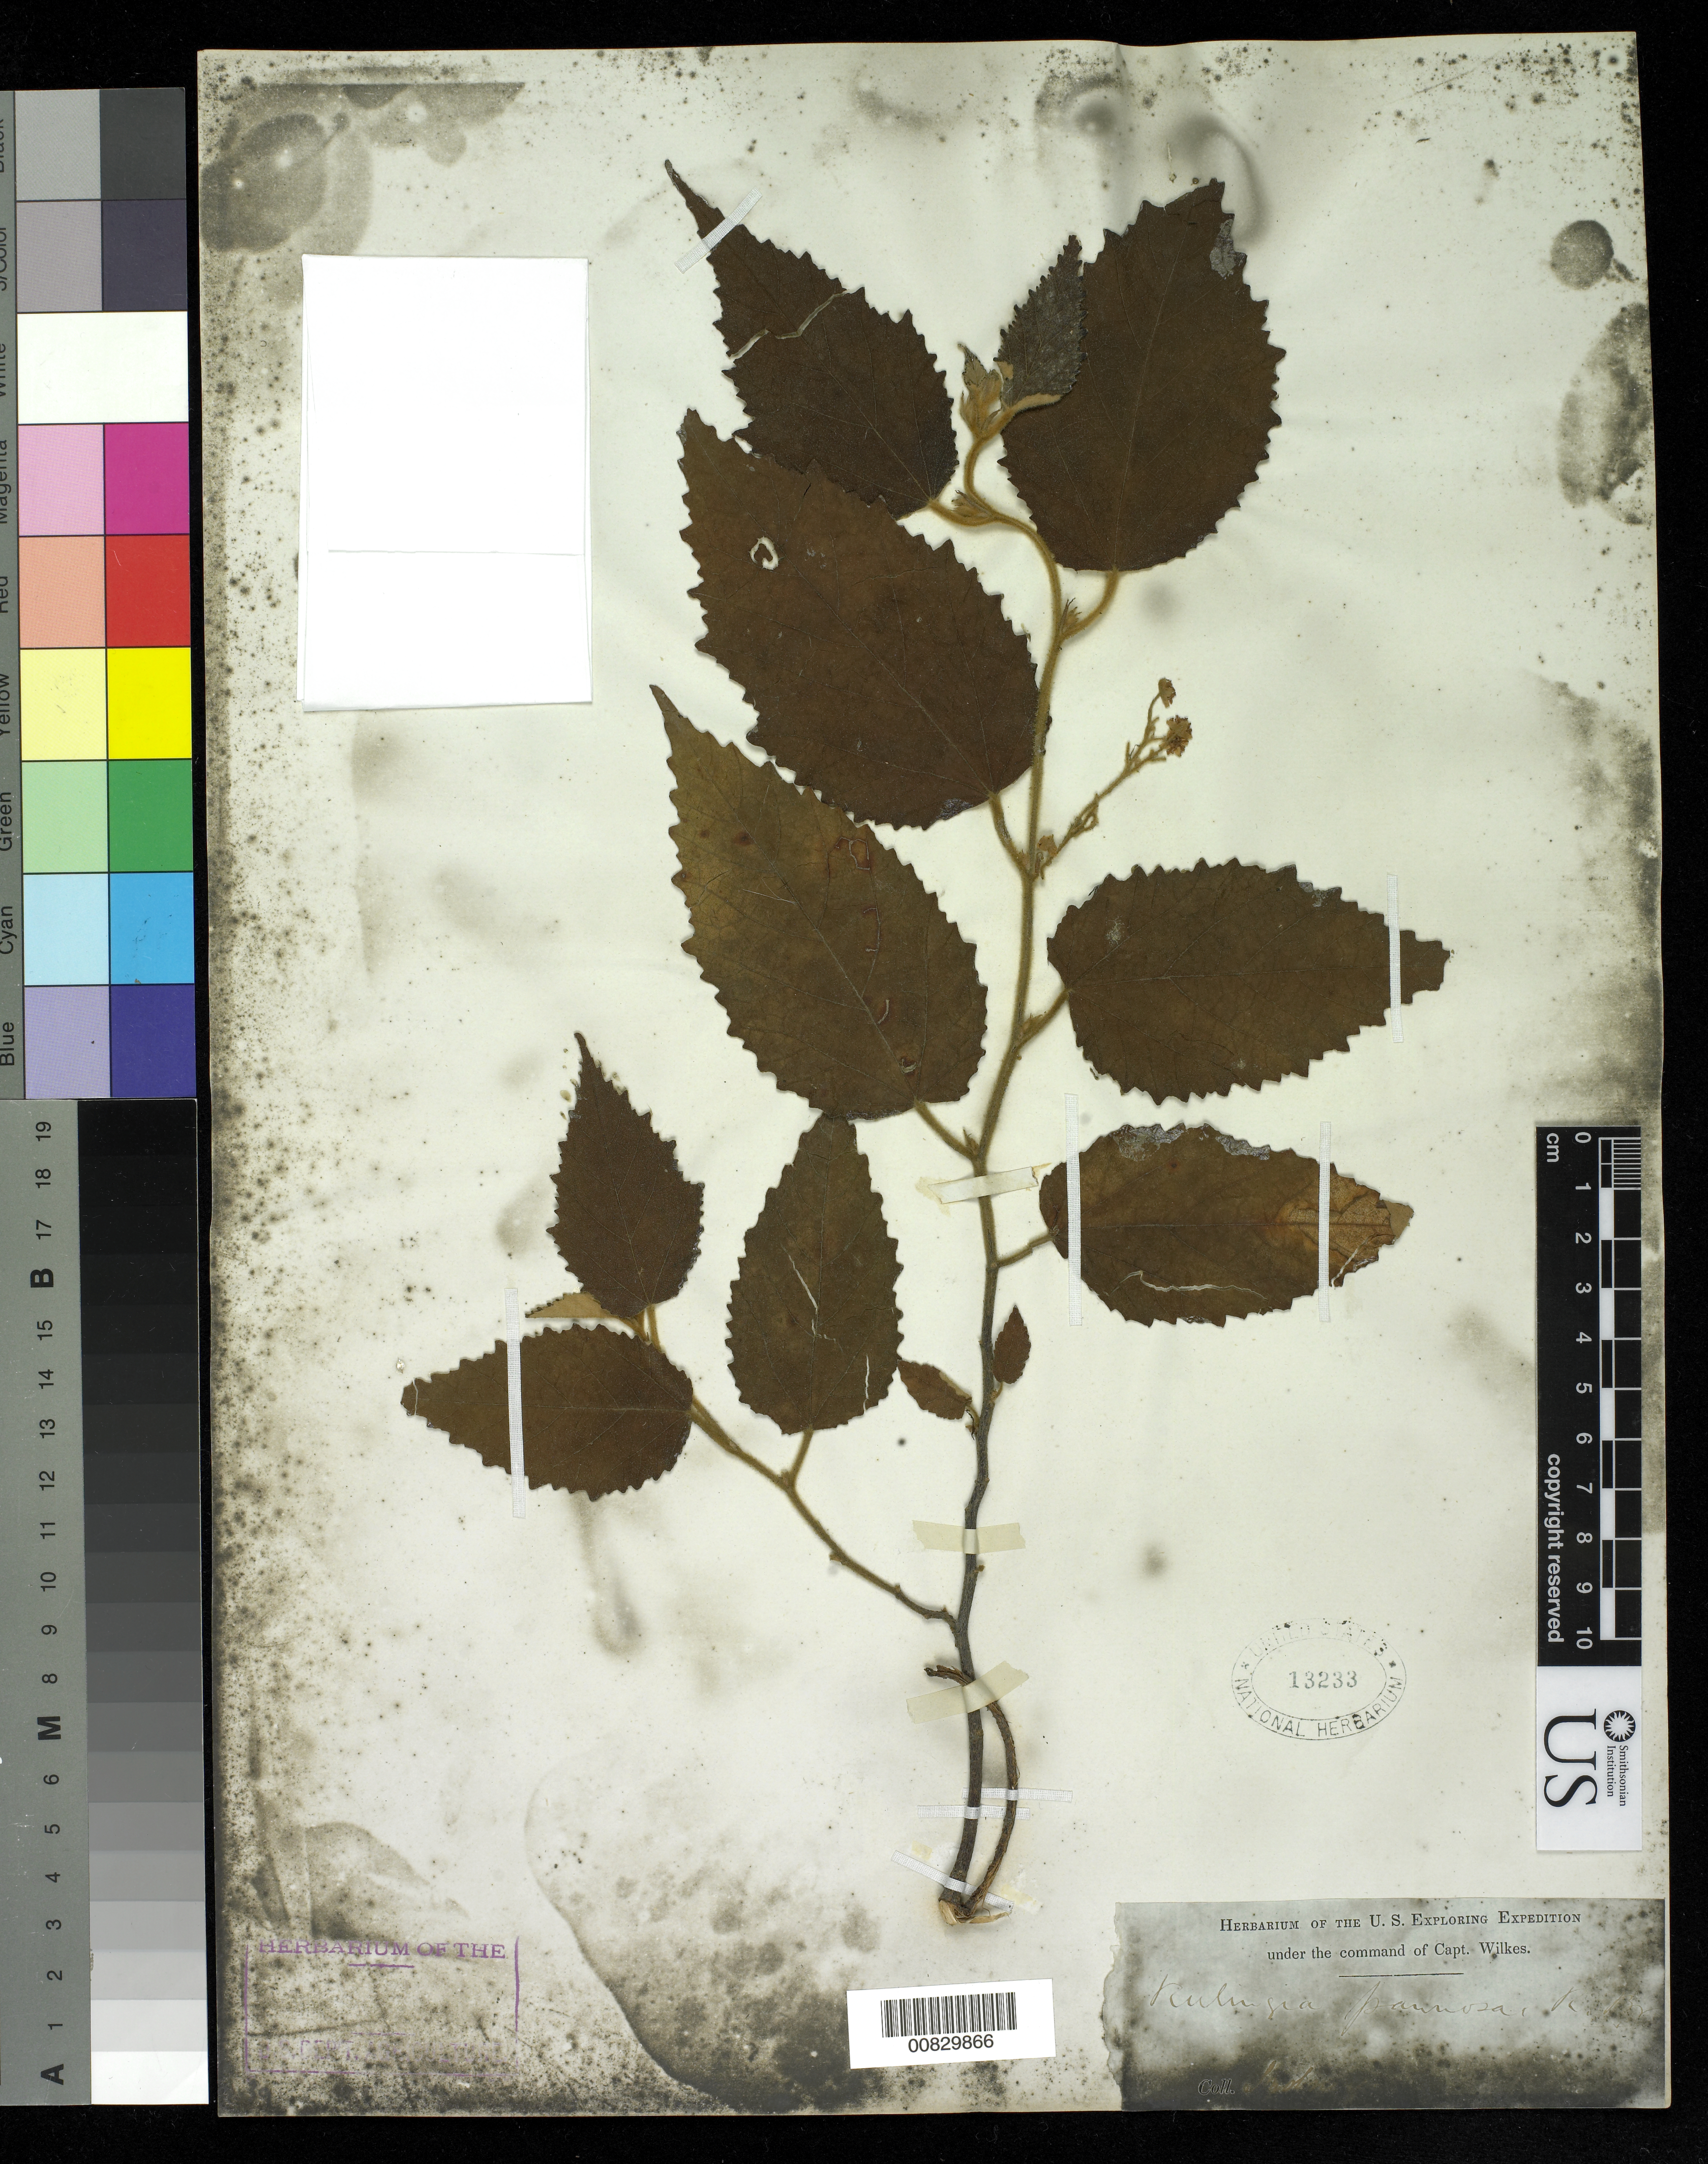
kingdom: Plantae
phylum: Tracheophyta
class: Magnoliopsida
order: Malvales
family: Malvaceae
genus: Byttneria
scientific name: Byttneria pannosa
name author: (R. Br.) DC.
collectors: Wilkes Explor. Exped.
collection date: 1838/1842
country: Australia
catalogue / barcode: US 13233